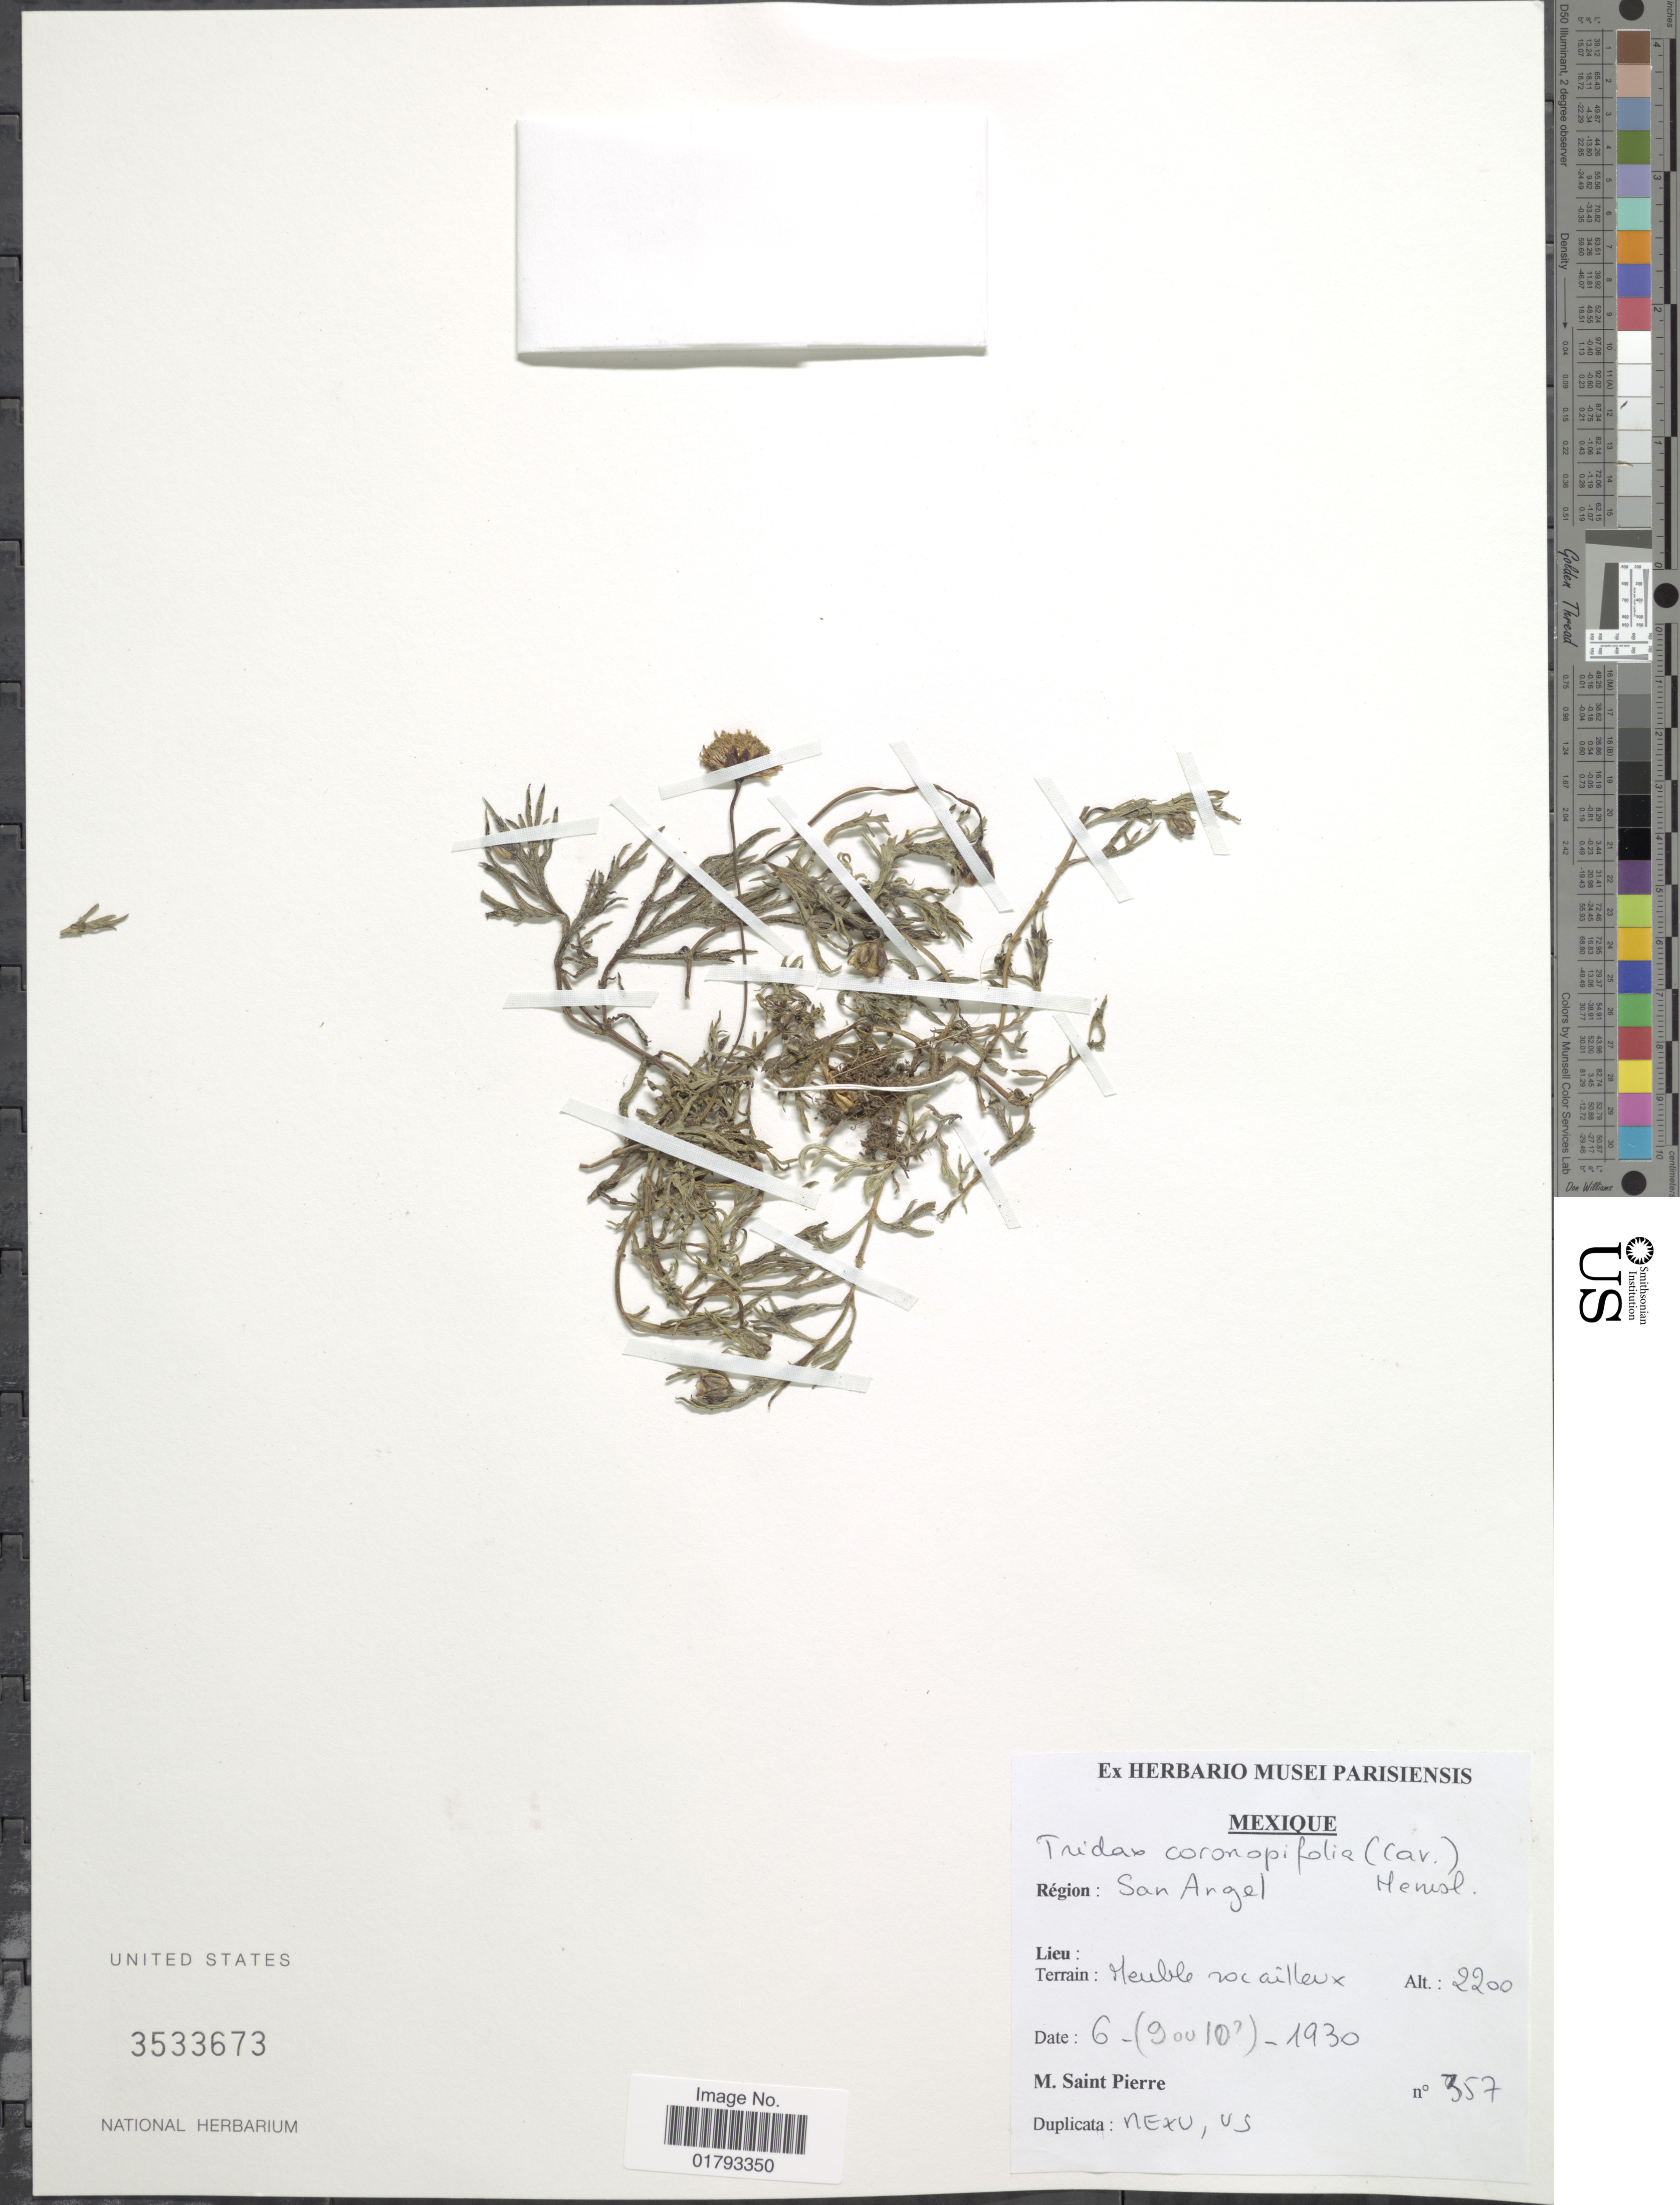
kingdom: Plantae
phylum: Tracheophyta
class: Magnoliopsida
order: Asterales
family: Asteraceae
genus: Tridax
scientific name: Tridax coronopifolia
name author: (Kunth) Hemsl.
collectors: M. Saint-Pierre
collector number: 357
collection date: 1930-09-06/1930-10-06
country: Mexico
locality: San Angel. Hueble rocailleix.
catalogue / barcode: US 3533673